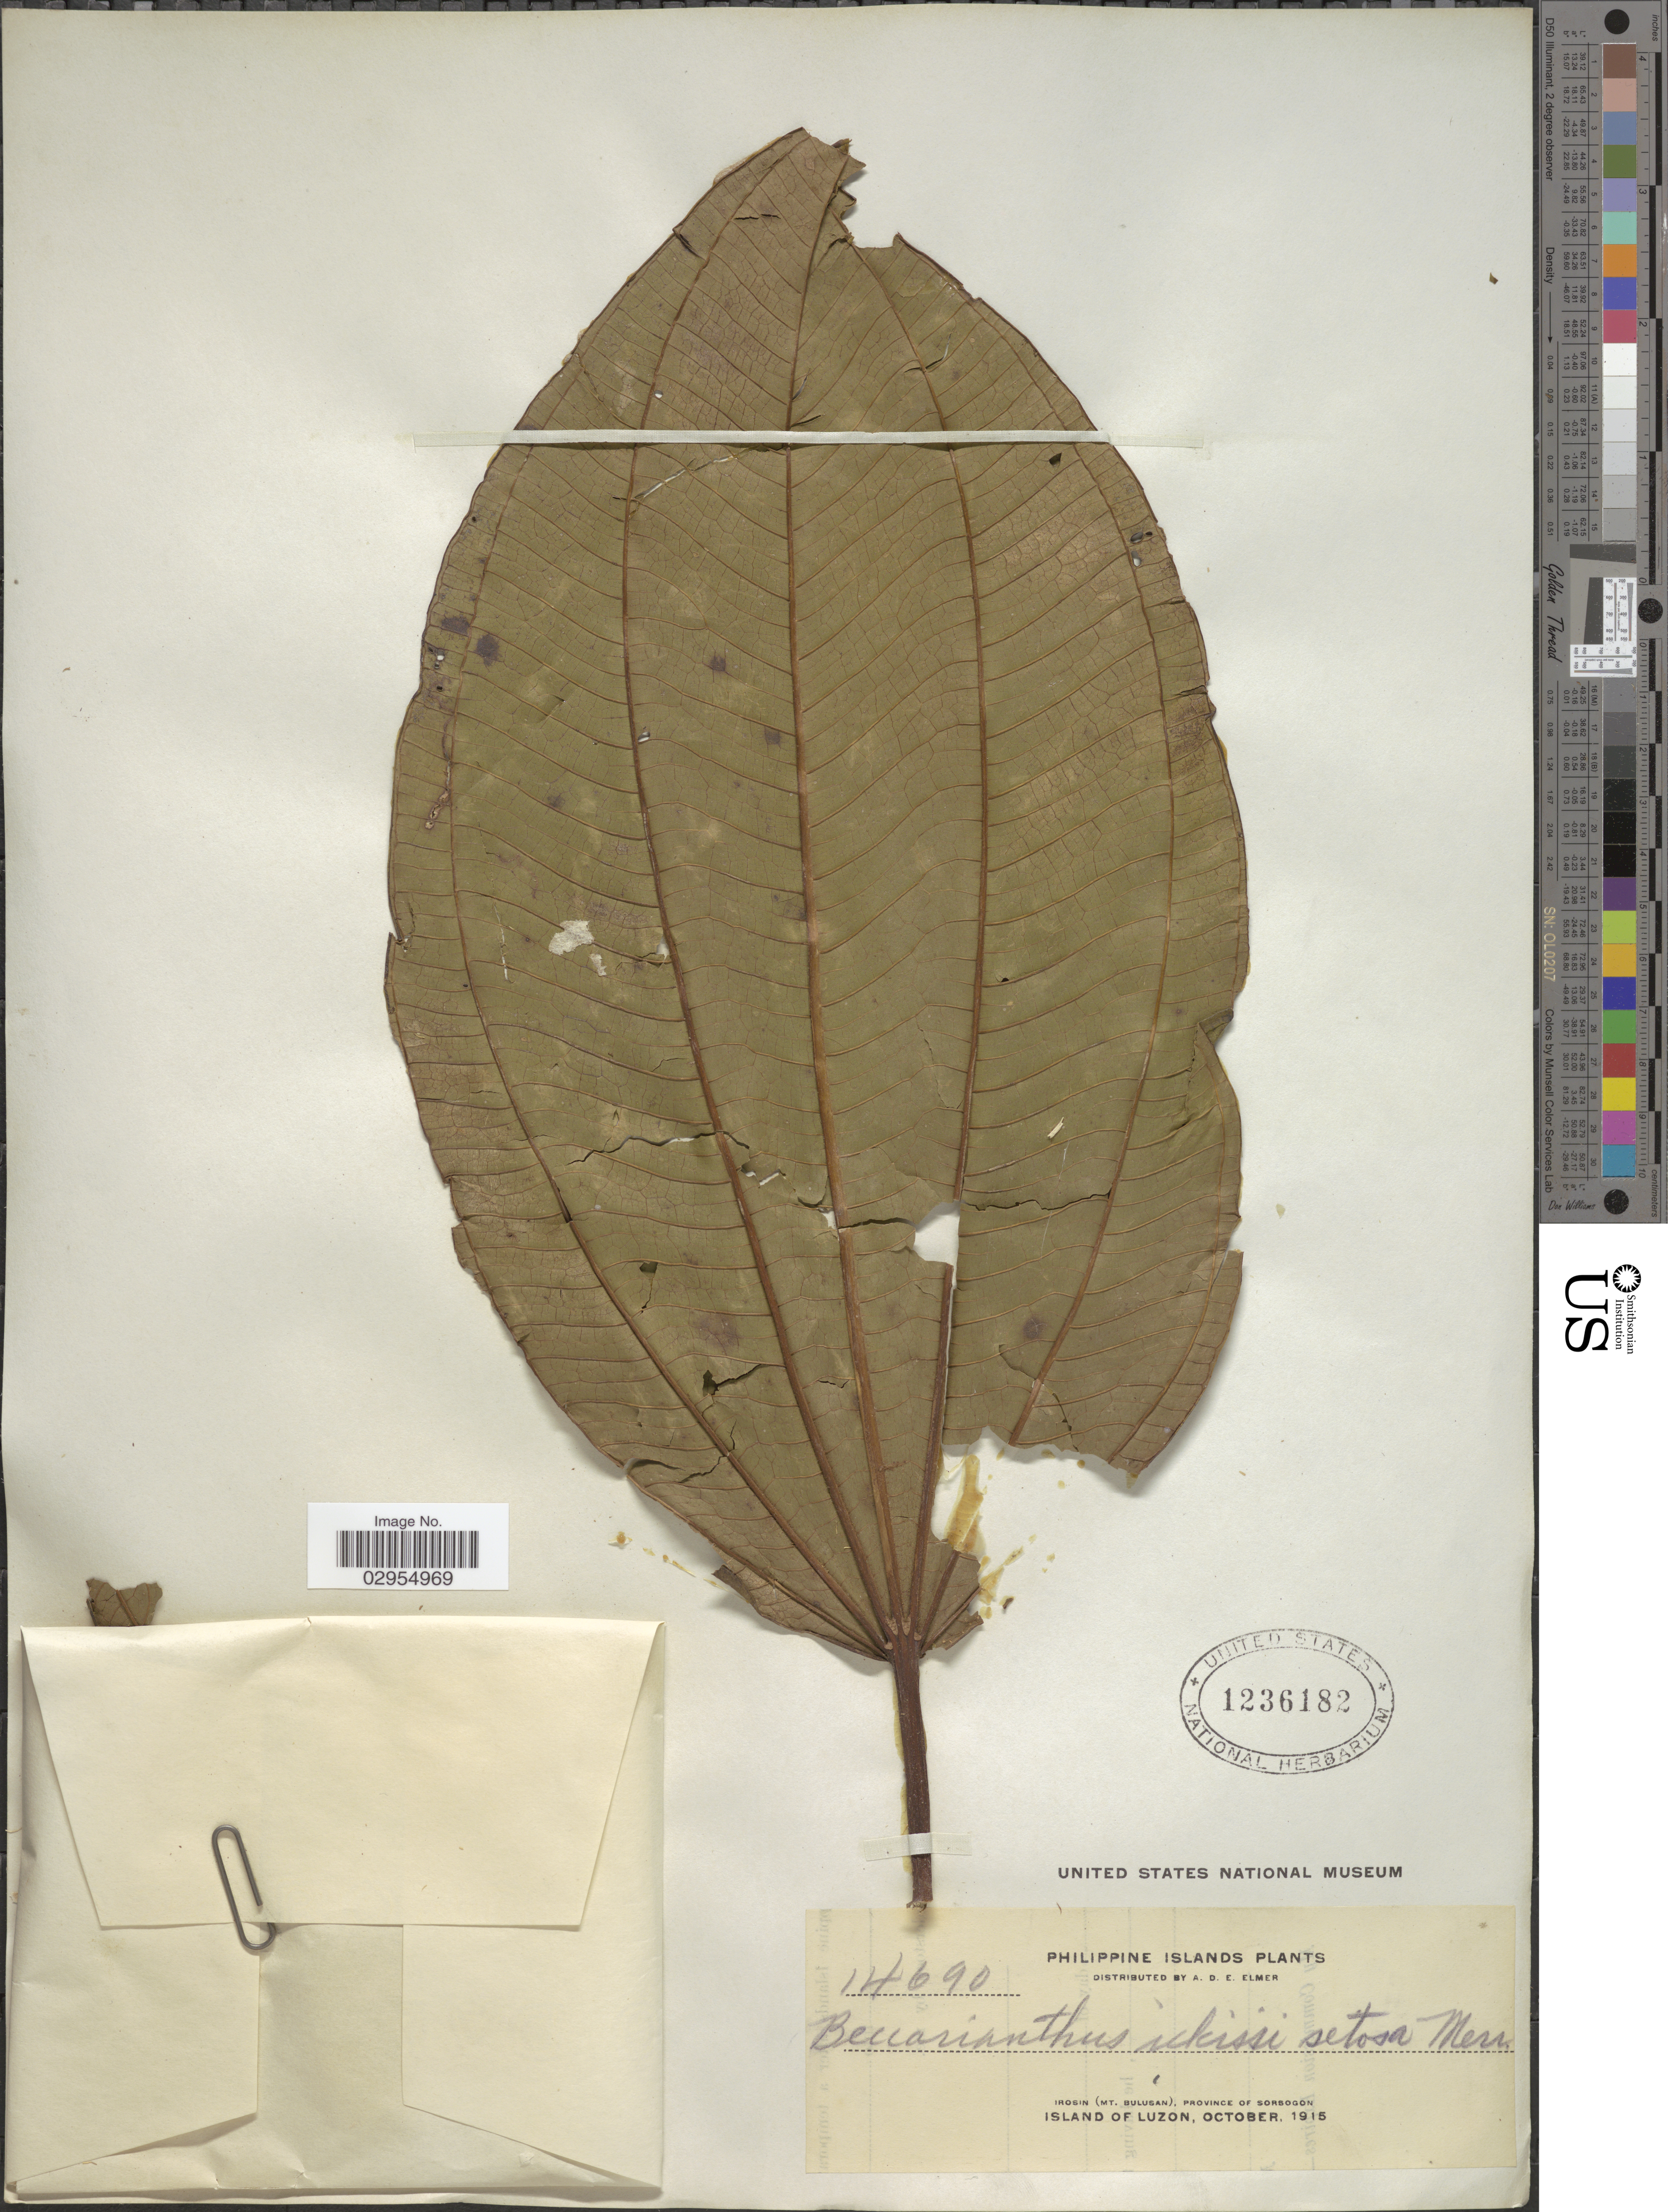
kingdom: Plantae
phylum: Tracheophyta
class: Magnoliopsida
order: Myrtales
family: Melastomataceae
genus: Beccarianthus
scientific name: Beccarianthus ickisii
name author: Merr.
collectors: A. D. E. Elmer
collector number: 14690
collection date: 1915-10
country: Philippines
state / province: Bicol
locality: Irosin (Mt. Bulusan), Province of Sorsogon, Island of Luzon.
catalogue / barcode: US 1236182